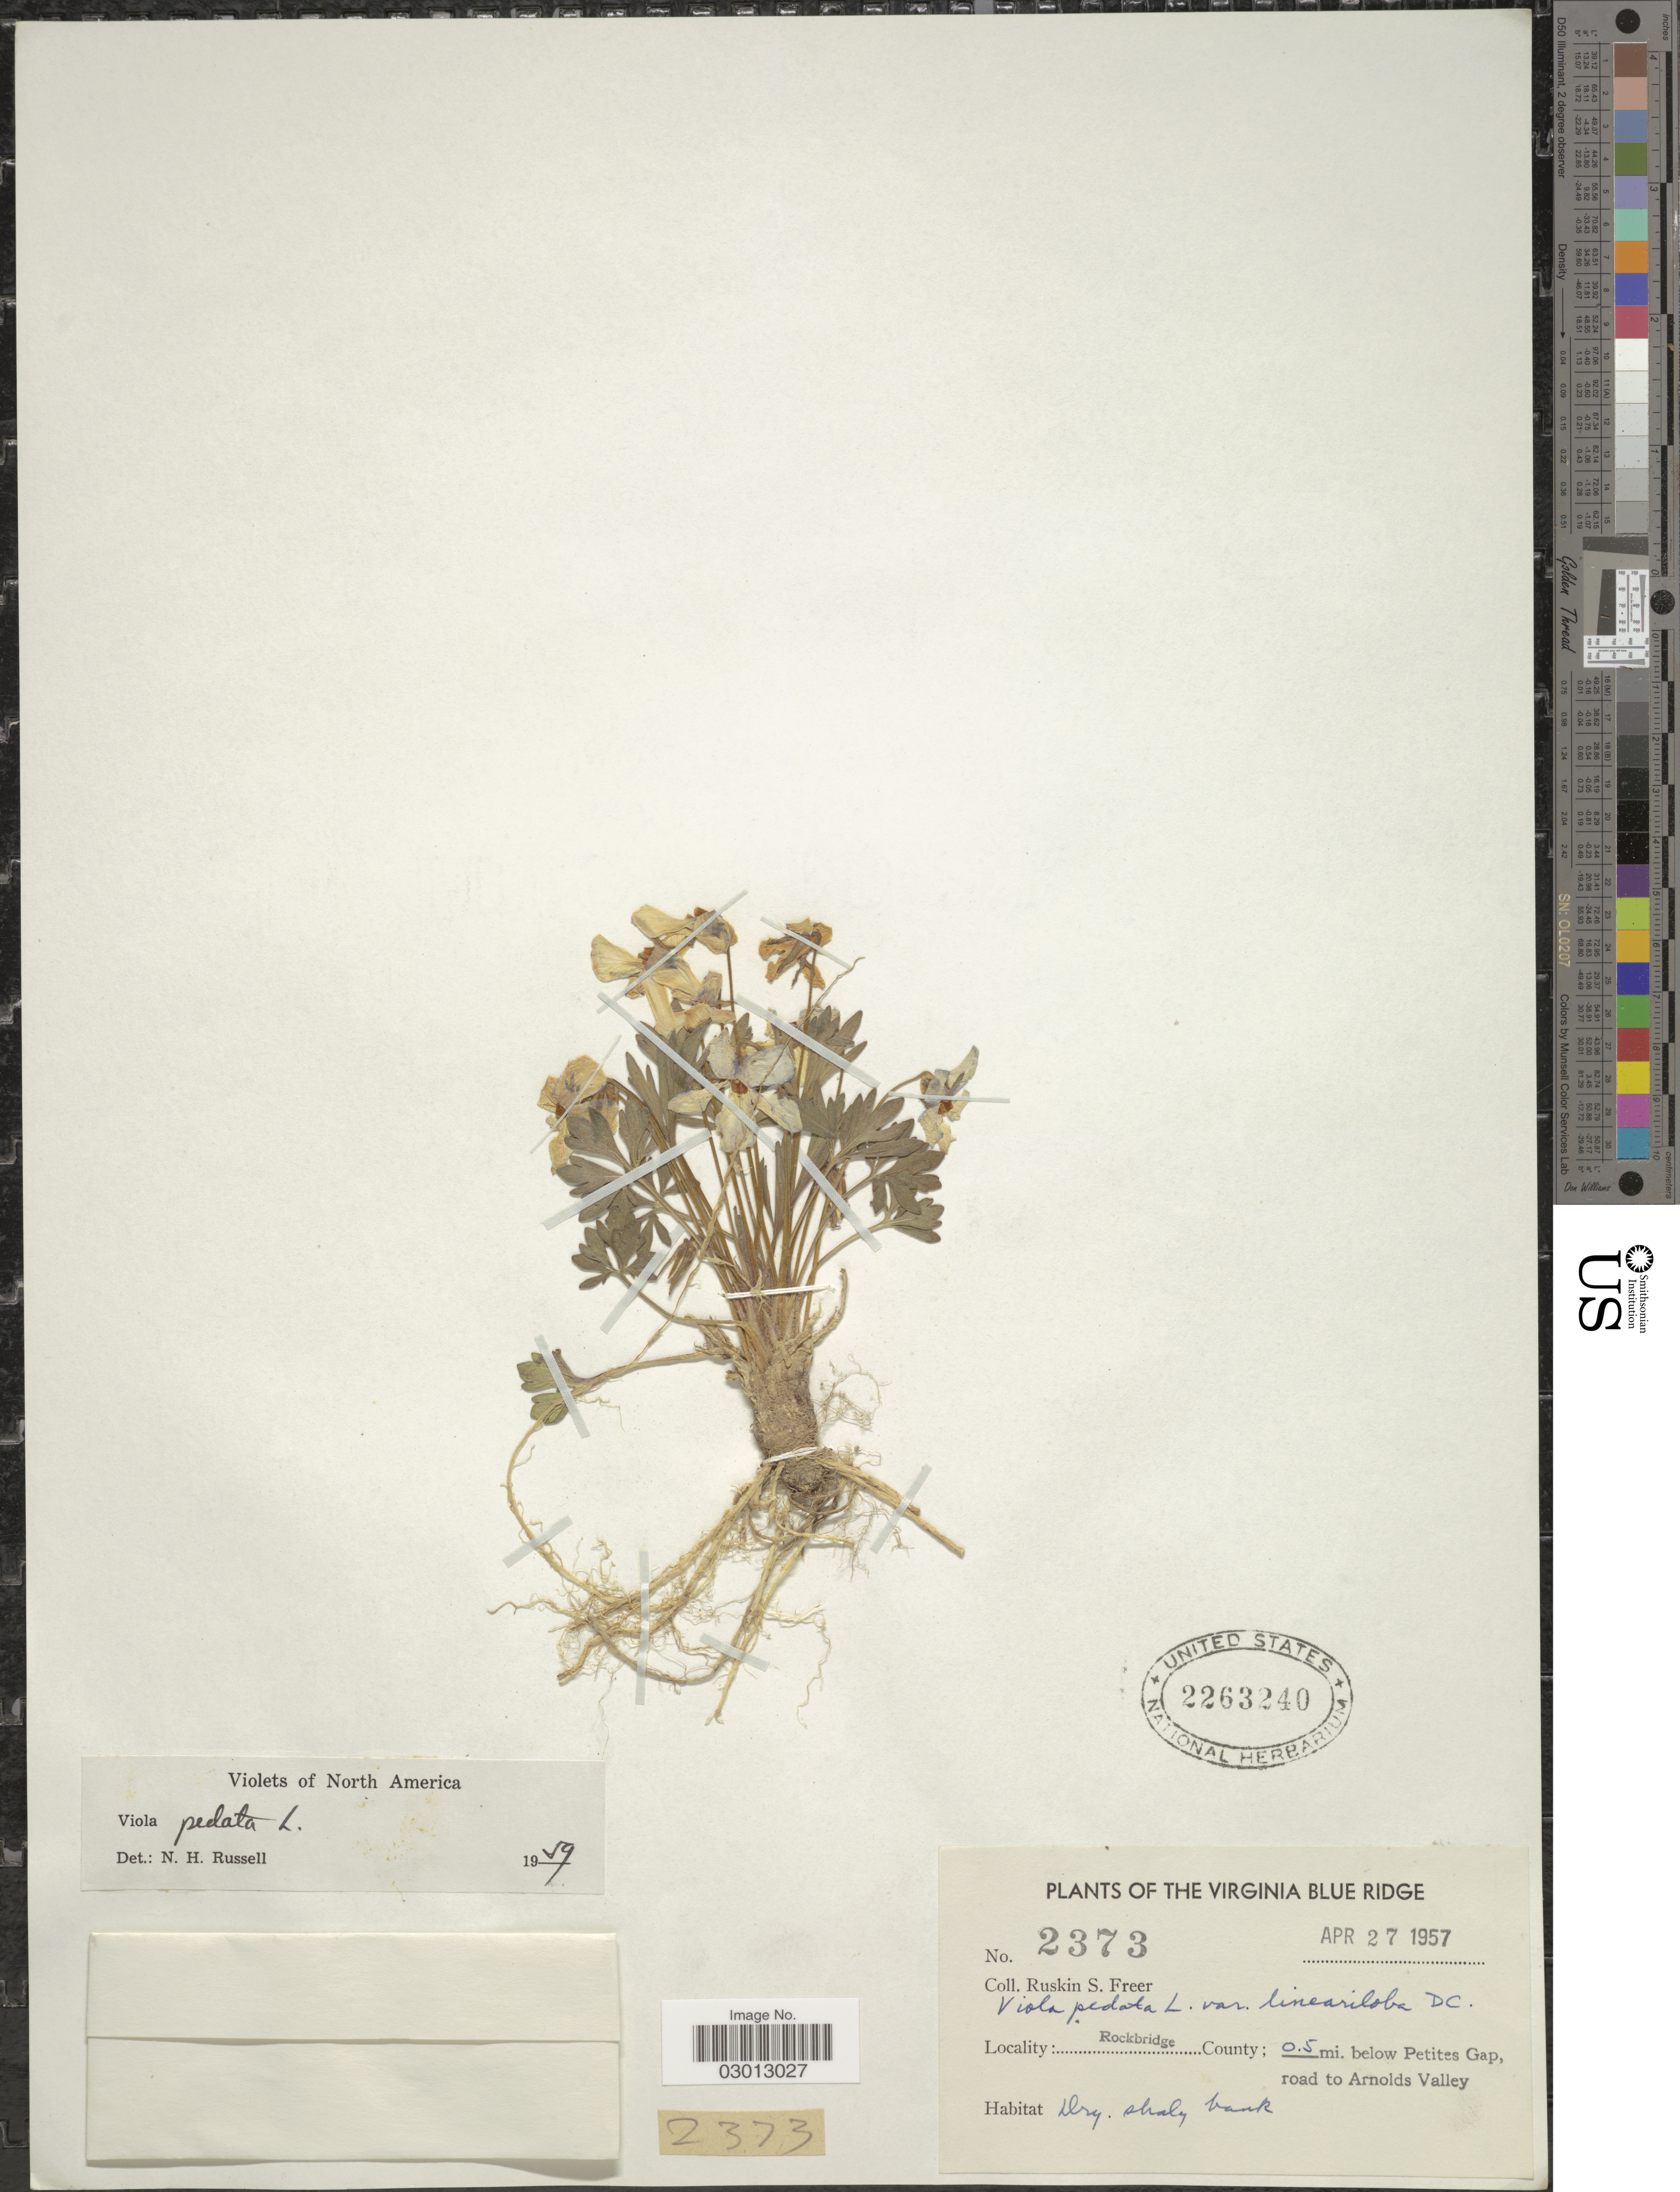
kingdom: Plantae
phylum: Tracheophyta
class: Magnoliopsida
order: Malpighiales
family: Violaceae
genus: Viola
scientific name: Viola pedata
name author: L.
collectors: R. Freer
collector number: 2373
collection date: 1957-04-27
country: United States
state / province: Virginia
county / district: Rockbridge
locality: The Virginia Blue Ridge. Rockbridge County; 0.5 mi. below Petites Gap, road to Arnolds Valley.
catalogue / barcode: US 2263240